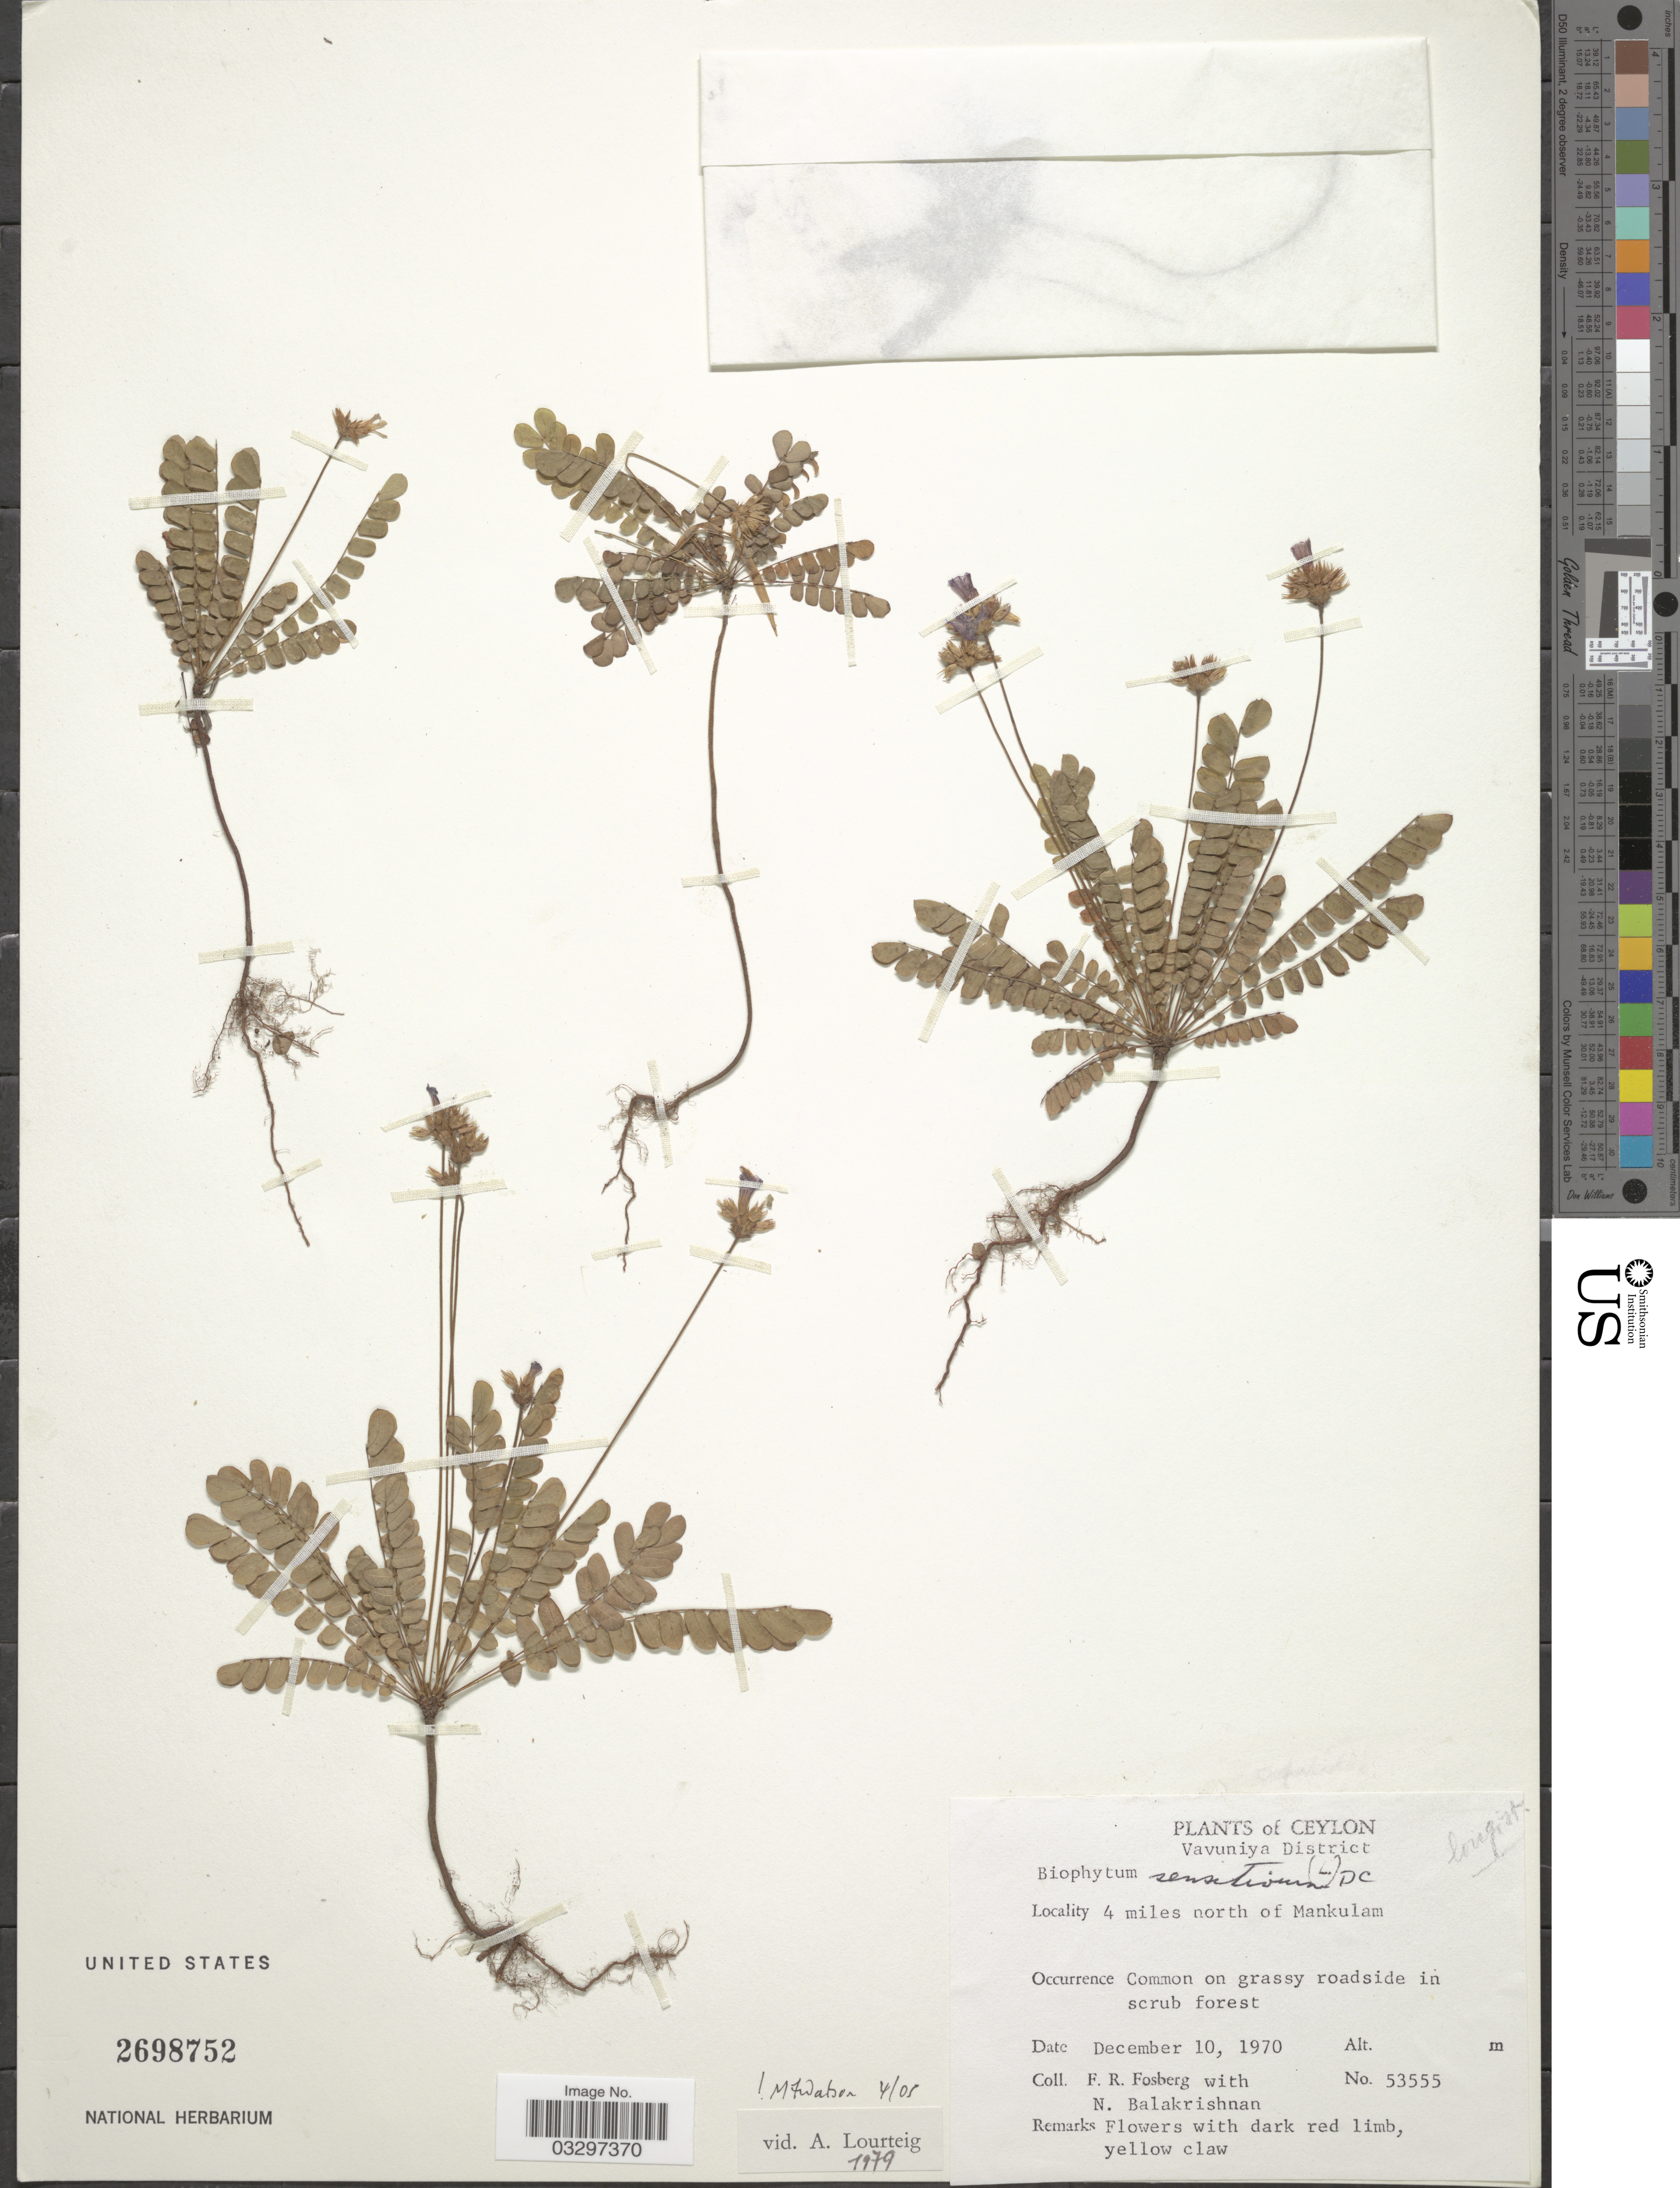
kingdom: Plantae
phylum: Tracheophyta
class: Magnoliopsida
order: Oxalidales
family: Oxalidaceae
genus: Biophytum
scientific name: Biophytum sensitivum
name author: (L.) DC.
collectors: F. R. Fosberg & N. Balakrishnan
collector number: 53555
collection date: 1970-12-10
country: Sri Lanka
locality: Ceylon. Vavuniya District. 4 miles north of Mankulam.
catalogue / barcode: US 2698752